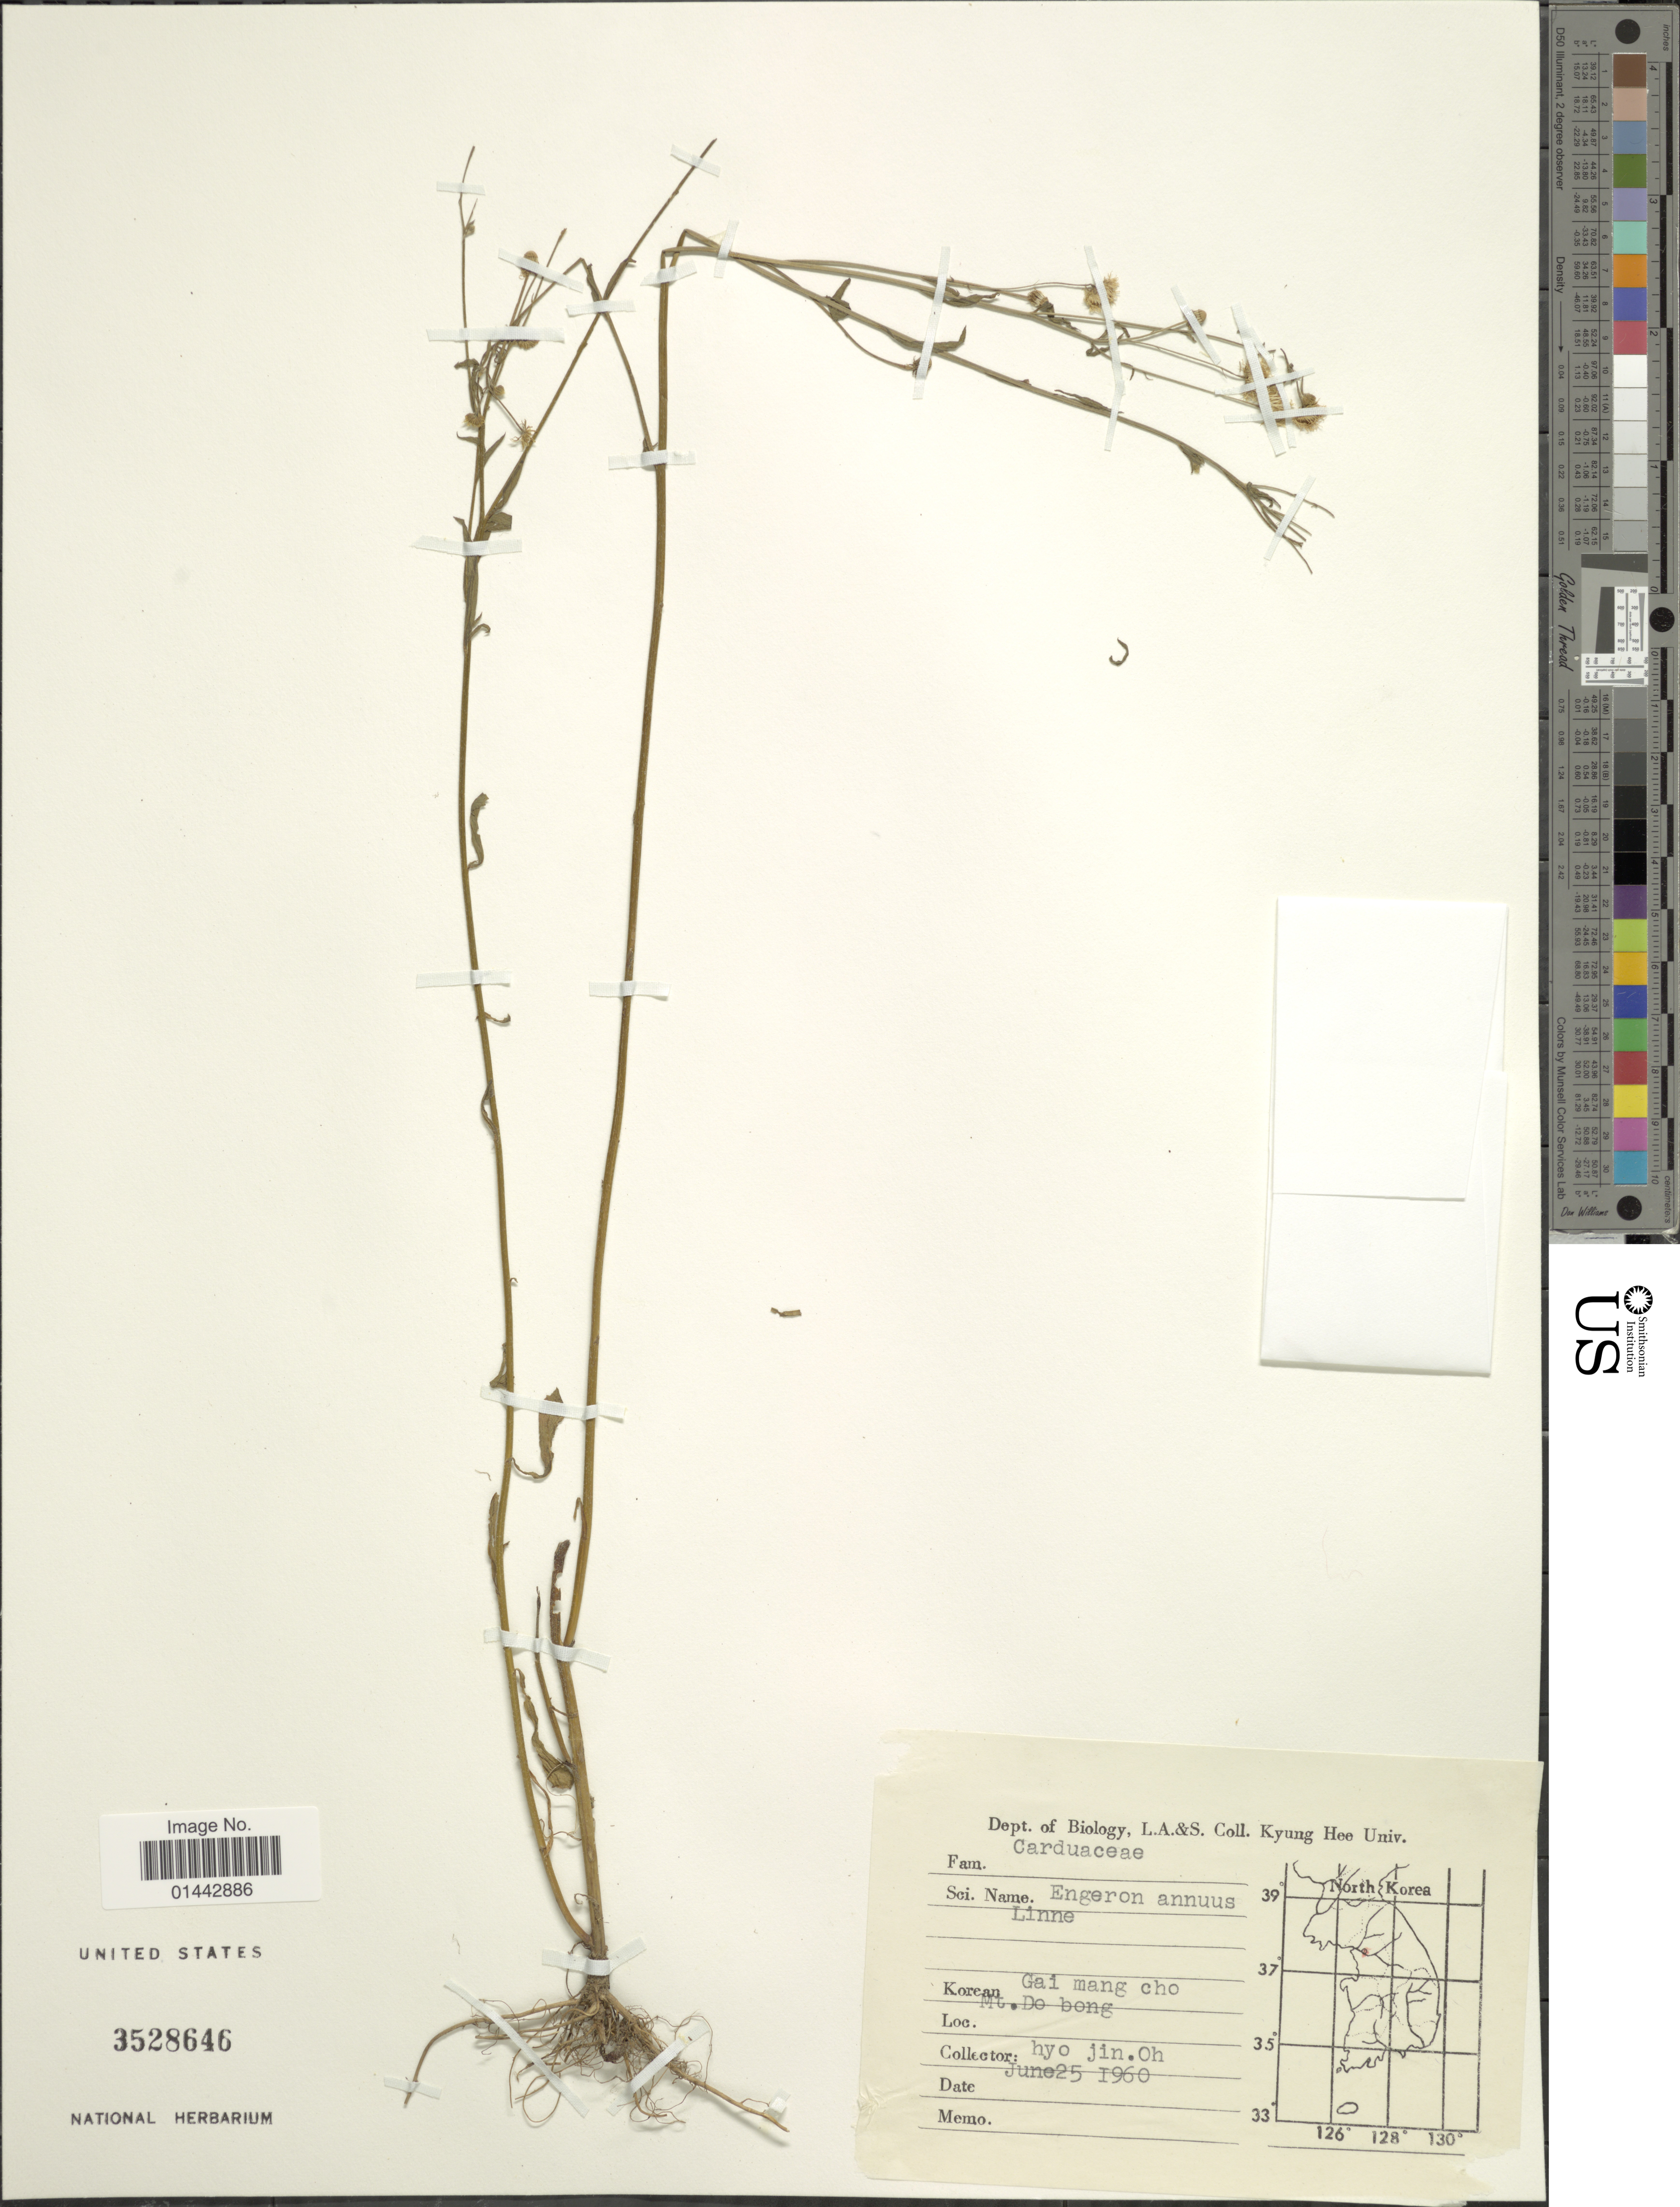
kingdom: Plantae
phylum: Tracheophyta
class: Magnoliopsida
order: Asterales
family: Asteraceae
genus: Erigeron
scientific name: Erigeron annuus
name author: (L.) Pers.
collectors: h. Oh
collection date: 1960-06-25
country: South Korea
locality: Mt. Do Bong.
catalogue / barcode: US 3528646